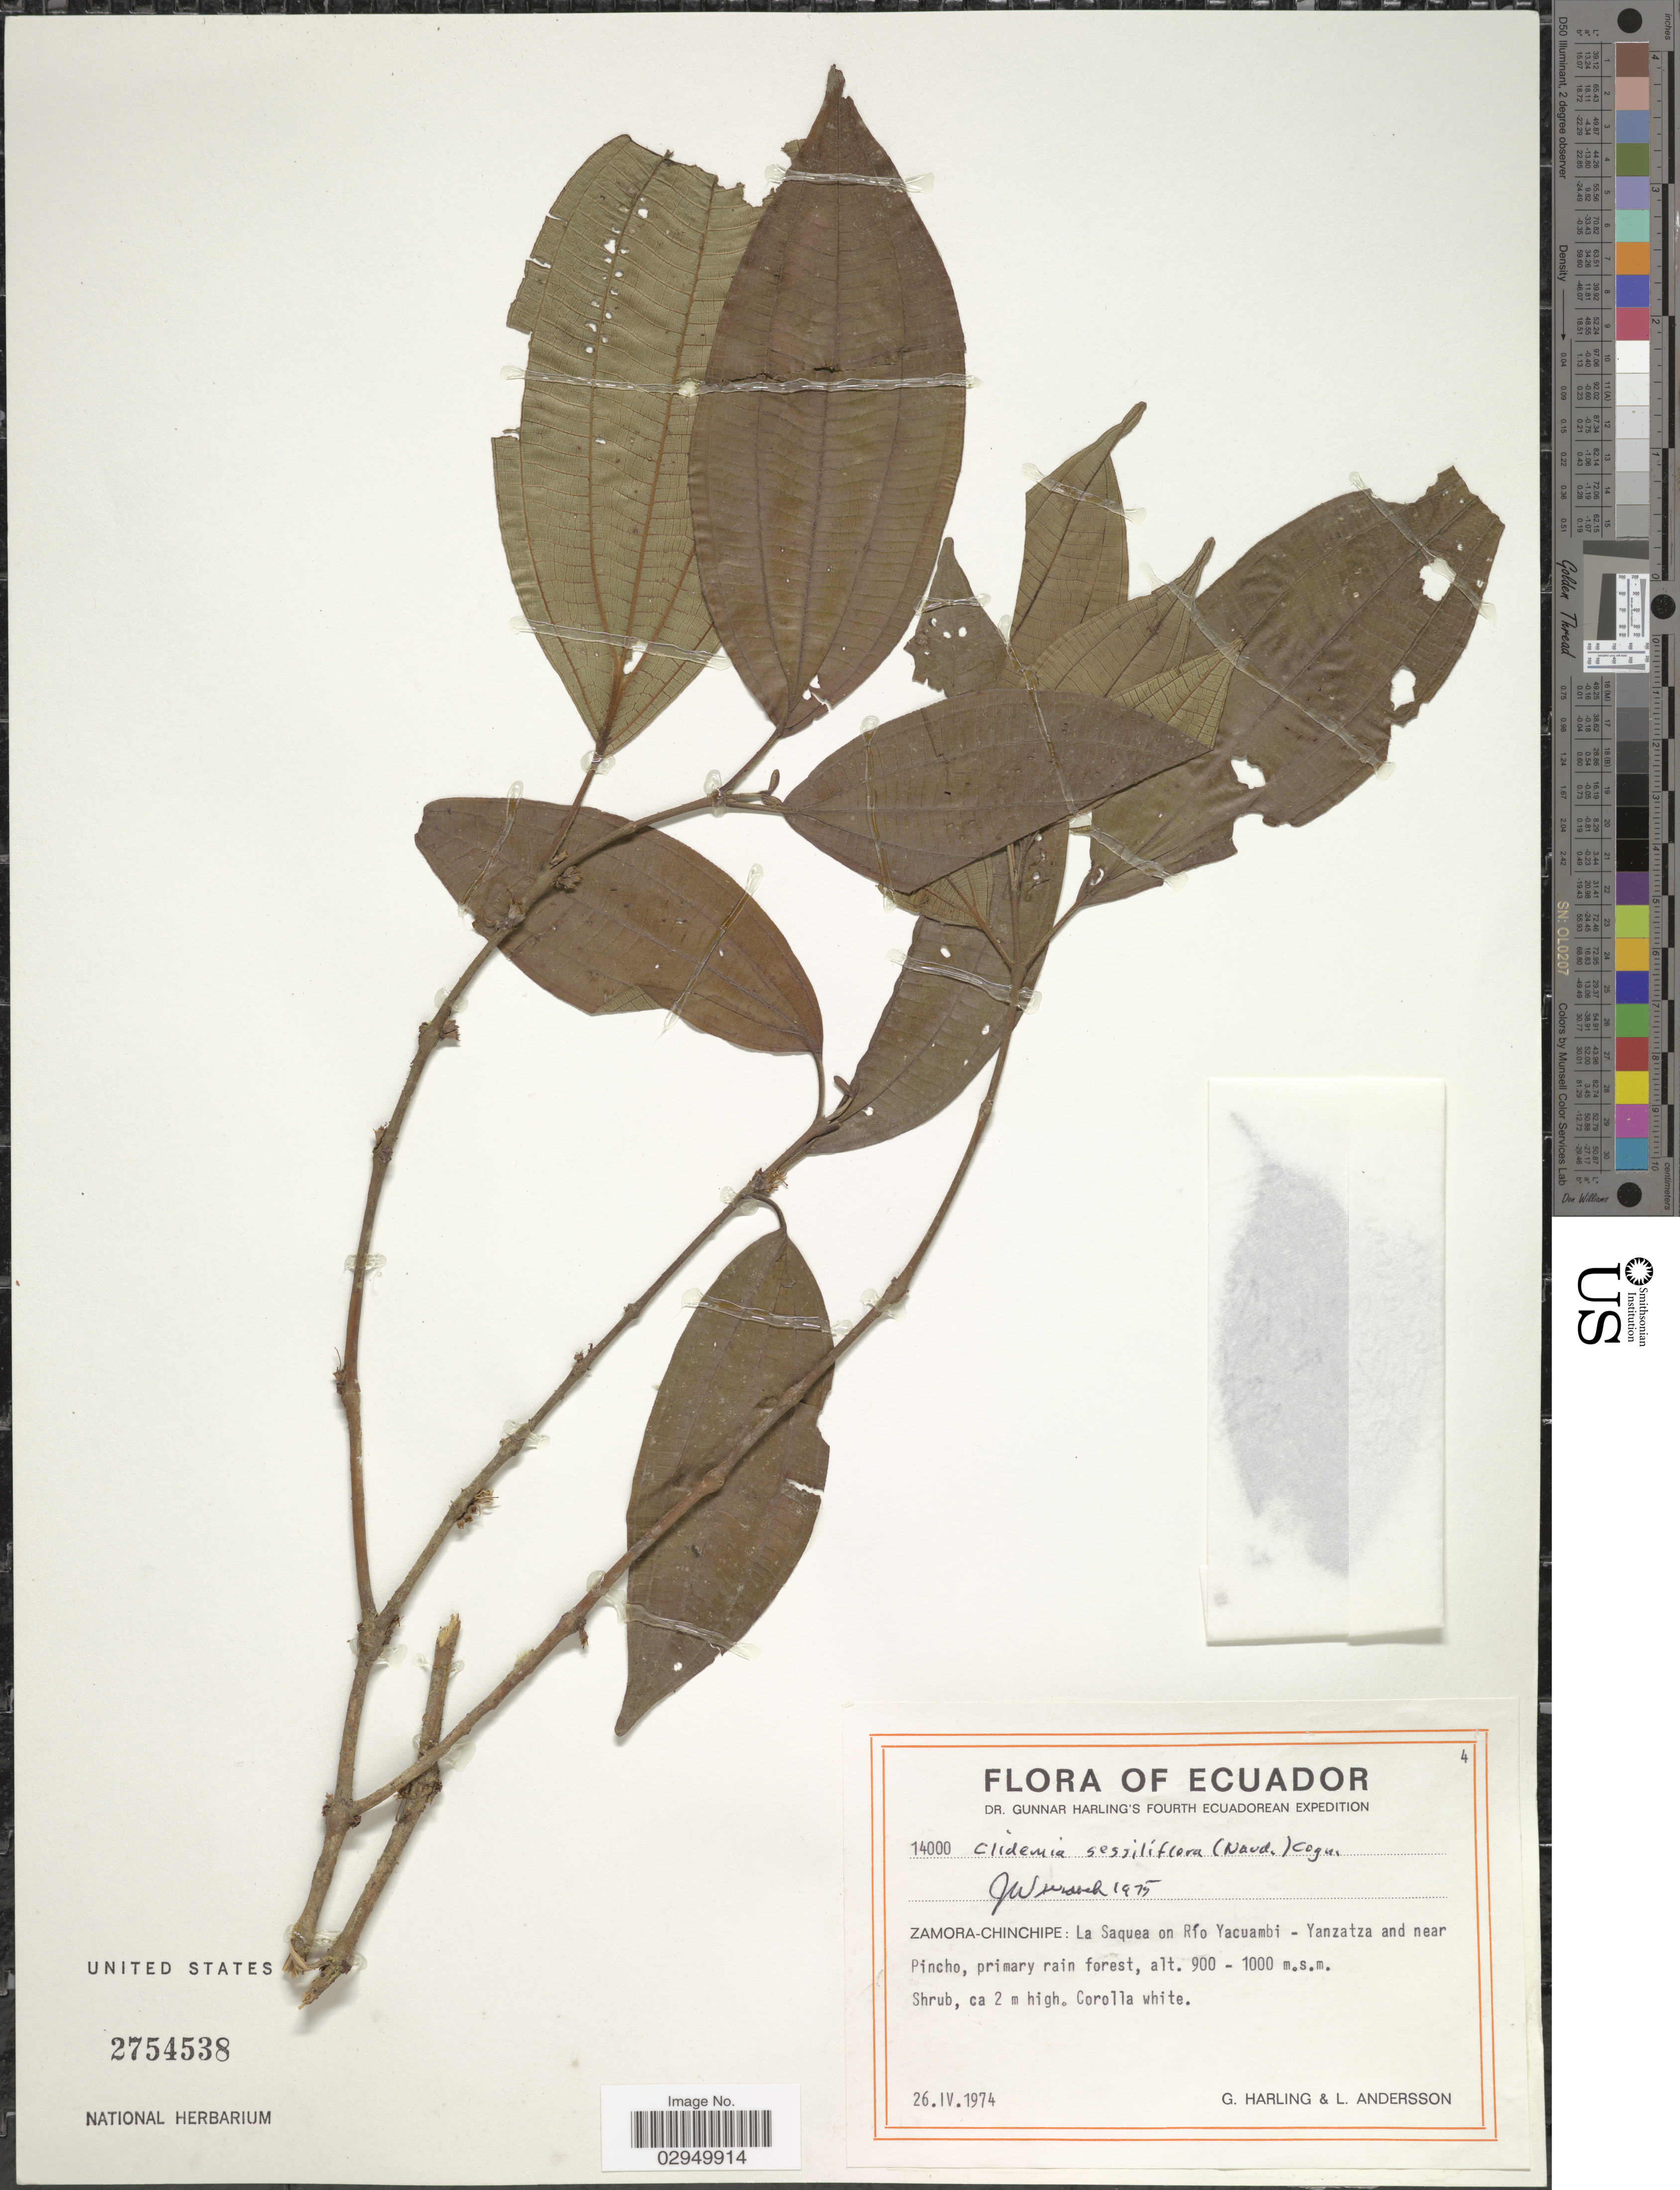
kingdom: Plantae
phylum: Tracheophyta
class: Magnoliopsida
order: Myrtales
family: Melastomataceae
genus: Clidemia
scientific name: Clidemia sessiliflora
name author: (Naudin) Cogn.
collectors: G. Harling & L. Andersson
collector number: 14000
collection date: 1974-04-26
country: Ecuador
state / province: Zamora-Chinchipe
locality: La Saquea on Río Yacuambi - Yanzatza and near Pincho, primary rain forest.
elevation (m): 900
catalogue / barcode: US 2754538